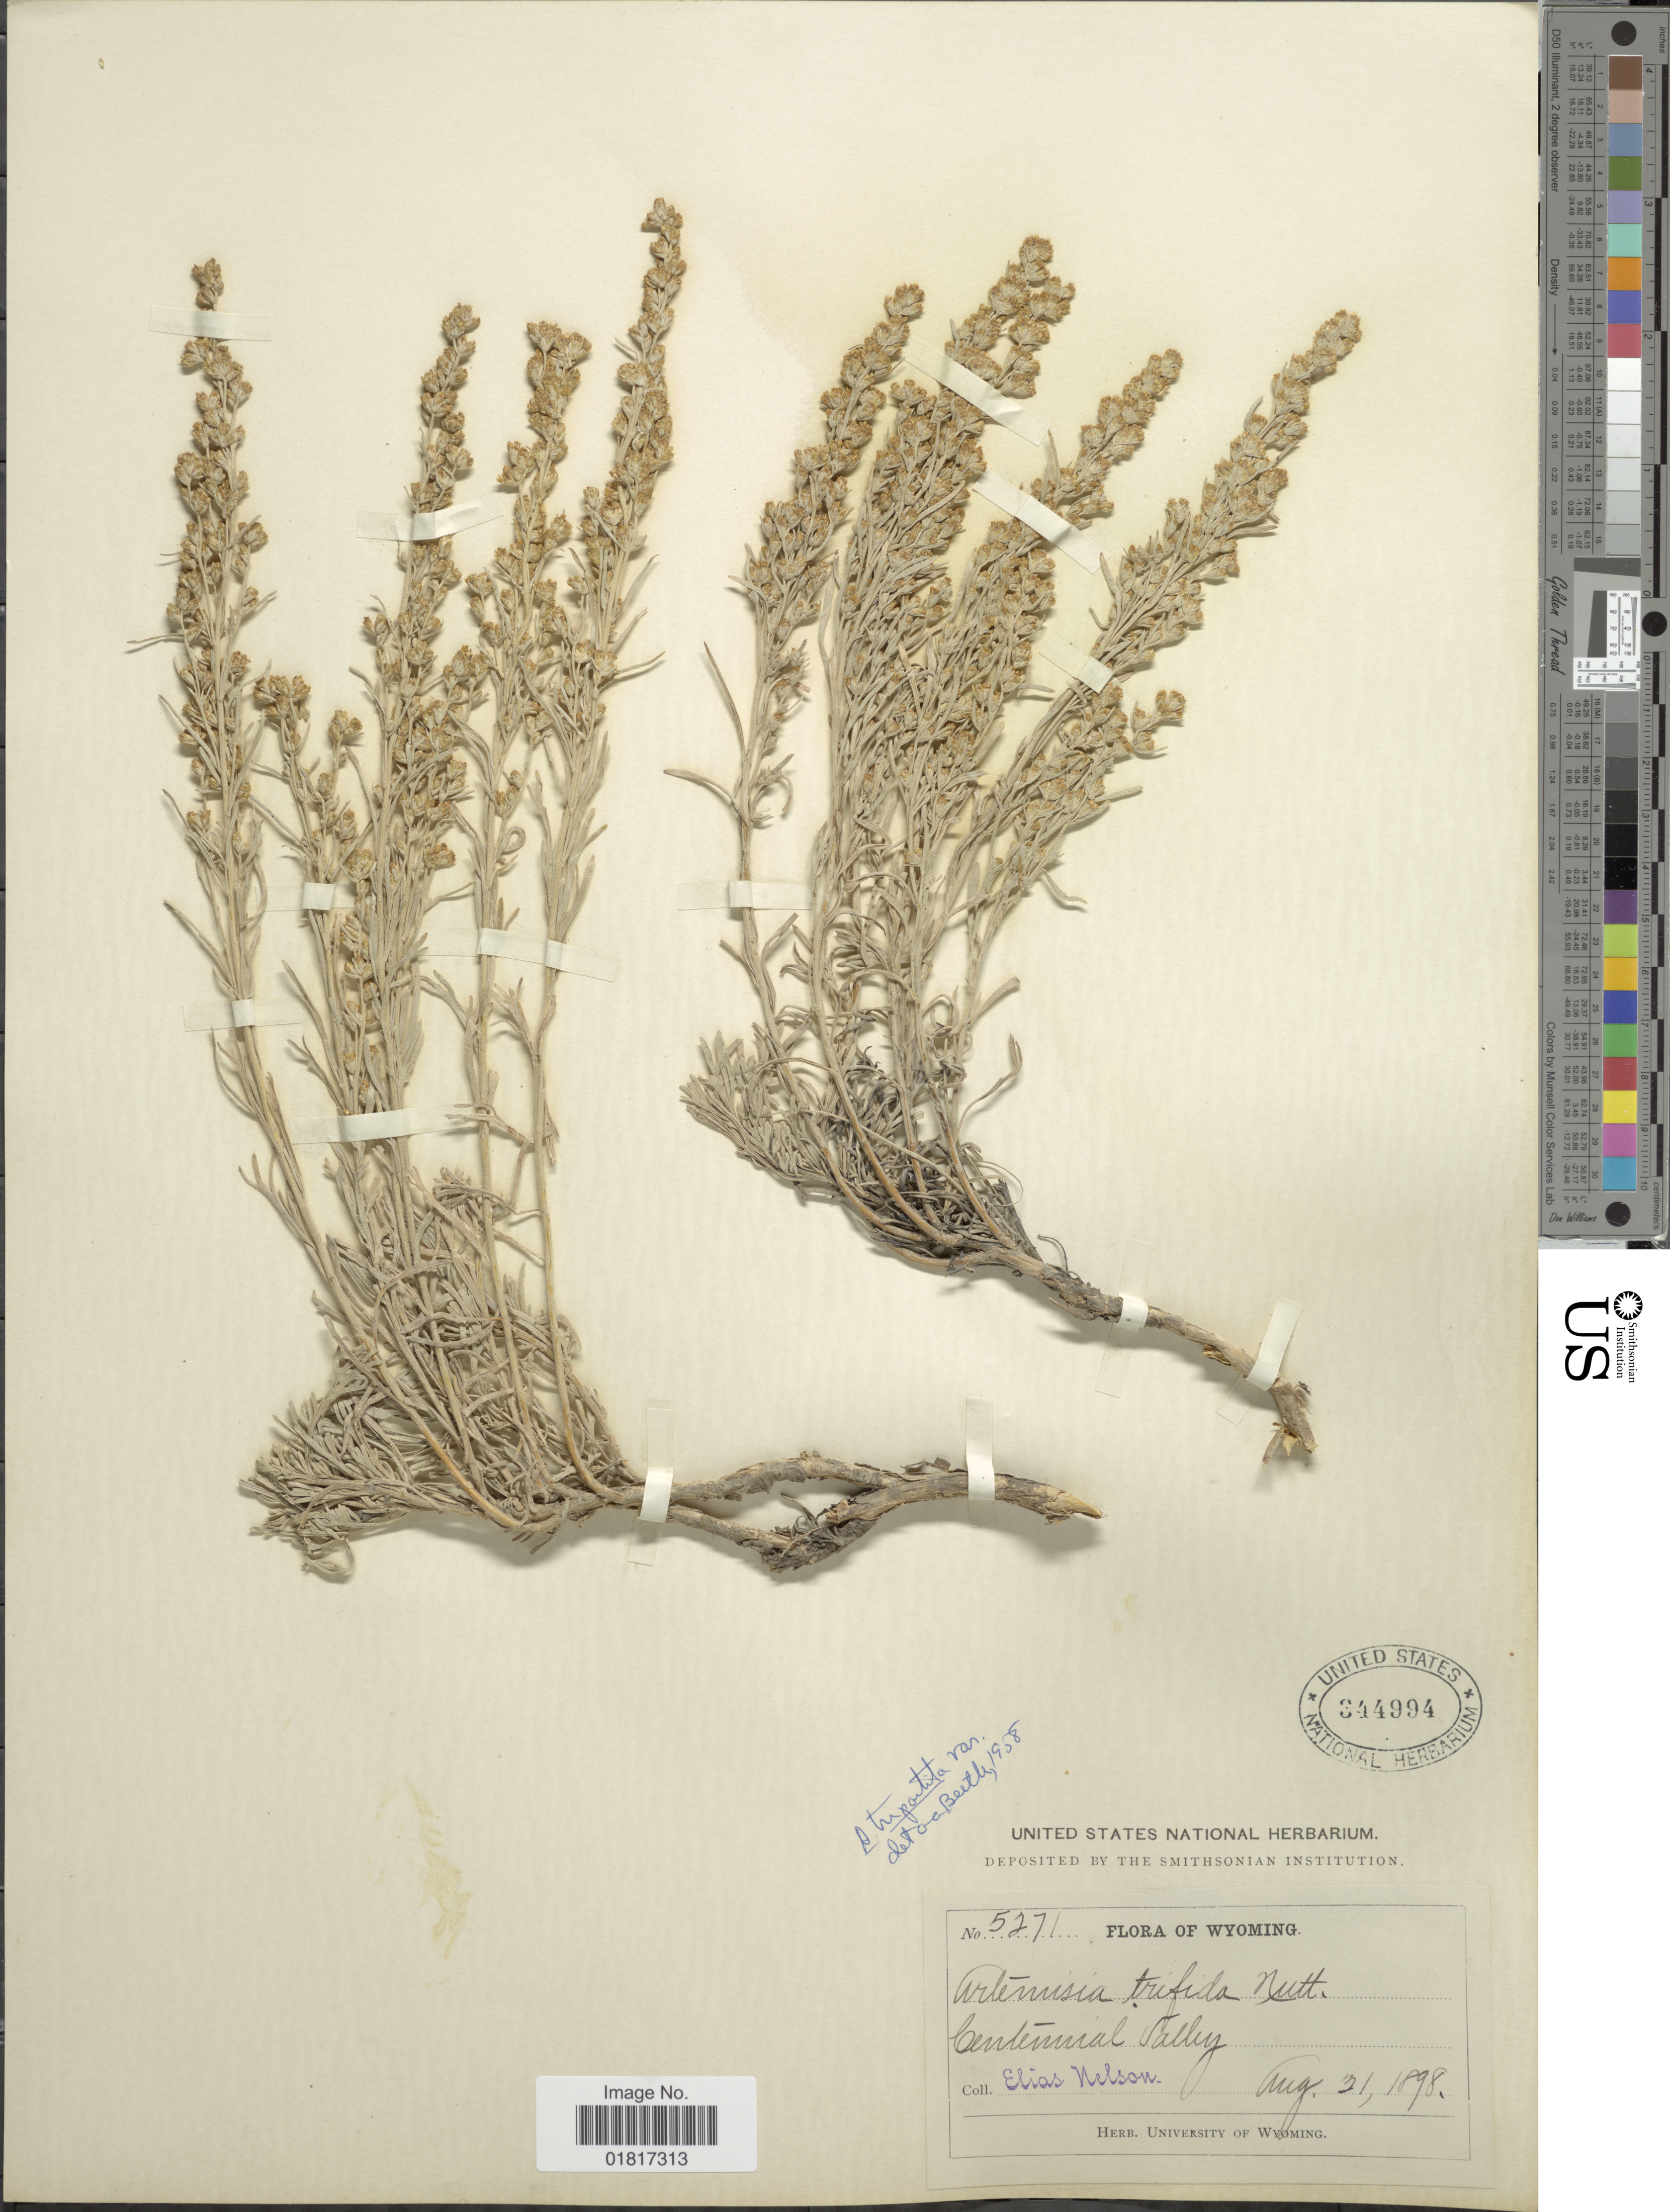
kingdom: Plantae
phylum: Tracheophyta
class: Magnoliopsida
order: Asterales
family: Asteraceae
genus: Artemisia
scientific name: Artemisia tripartita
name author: Rydb.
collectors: E. Nelson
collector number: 5271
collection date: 1898-08-21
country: United States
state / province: Wyoming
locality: Centennial Valley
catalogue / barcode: US 344994